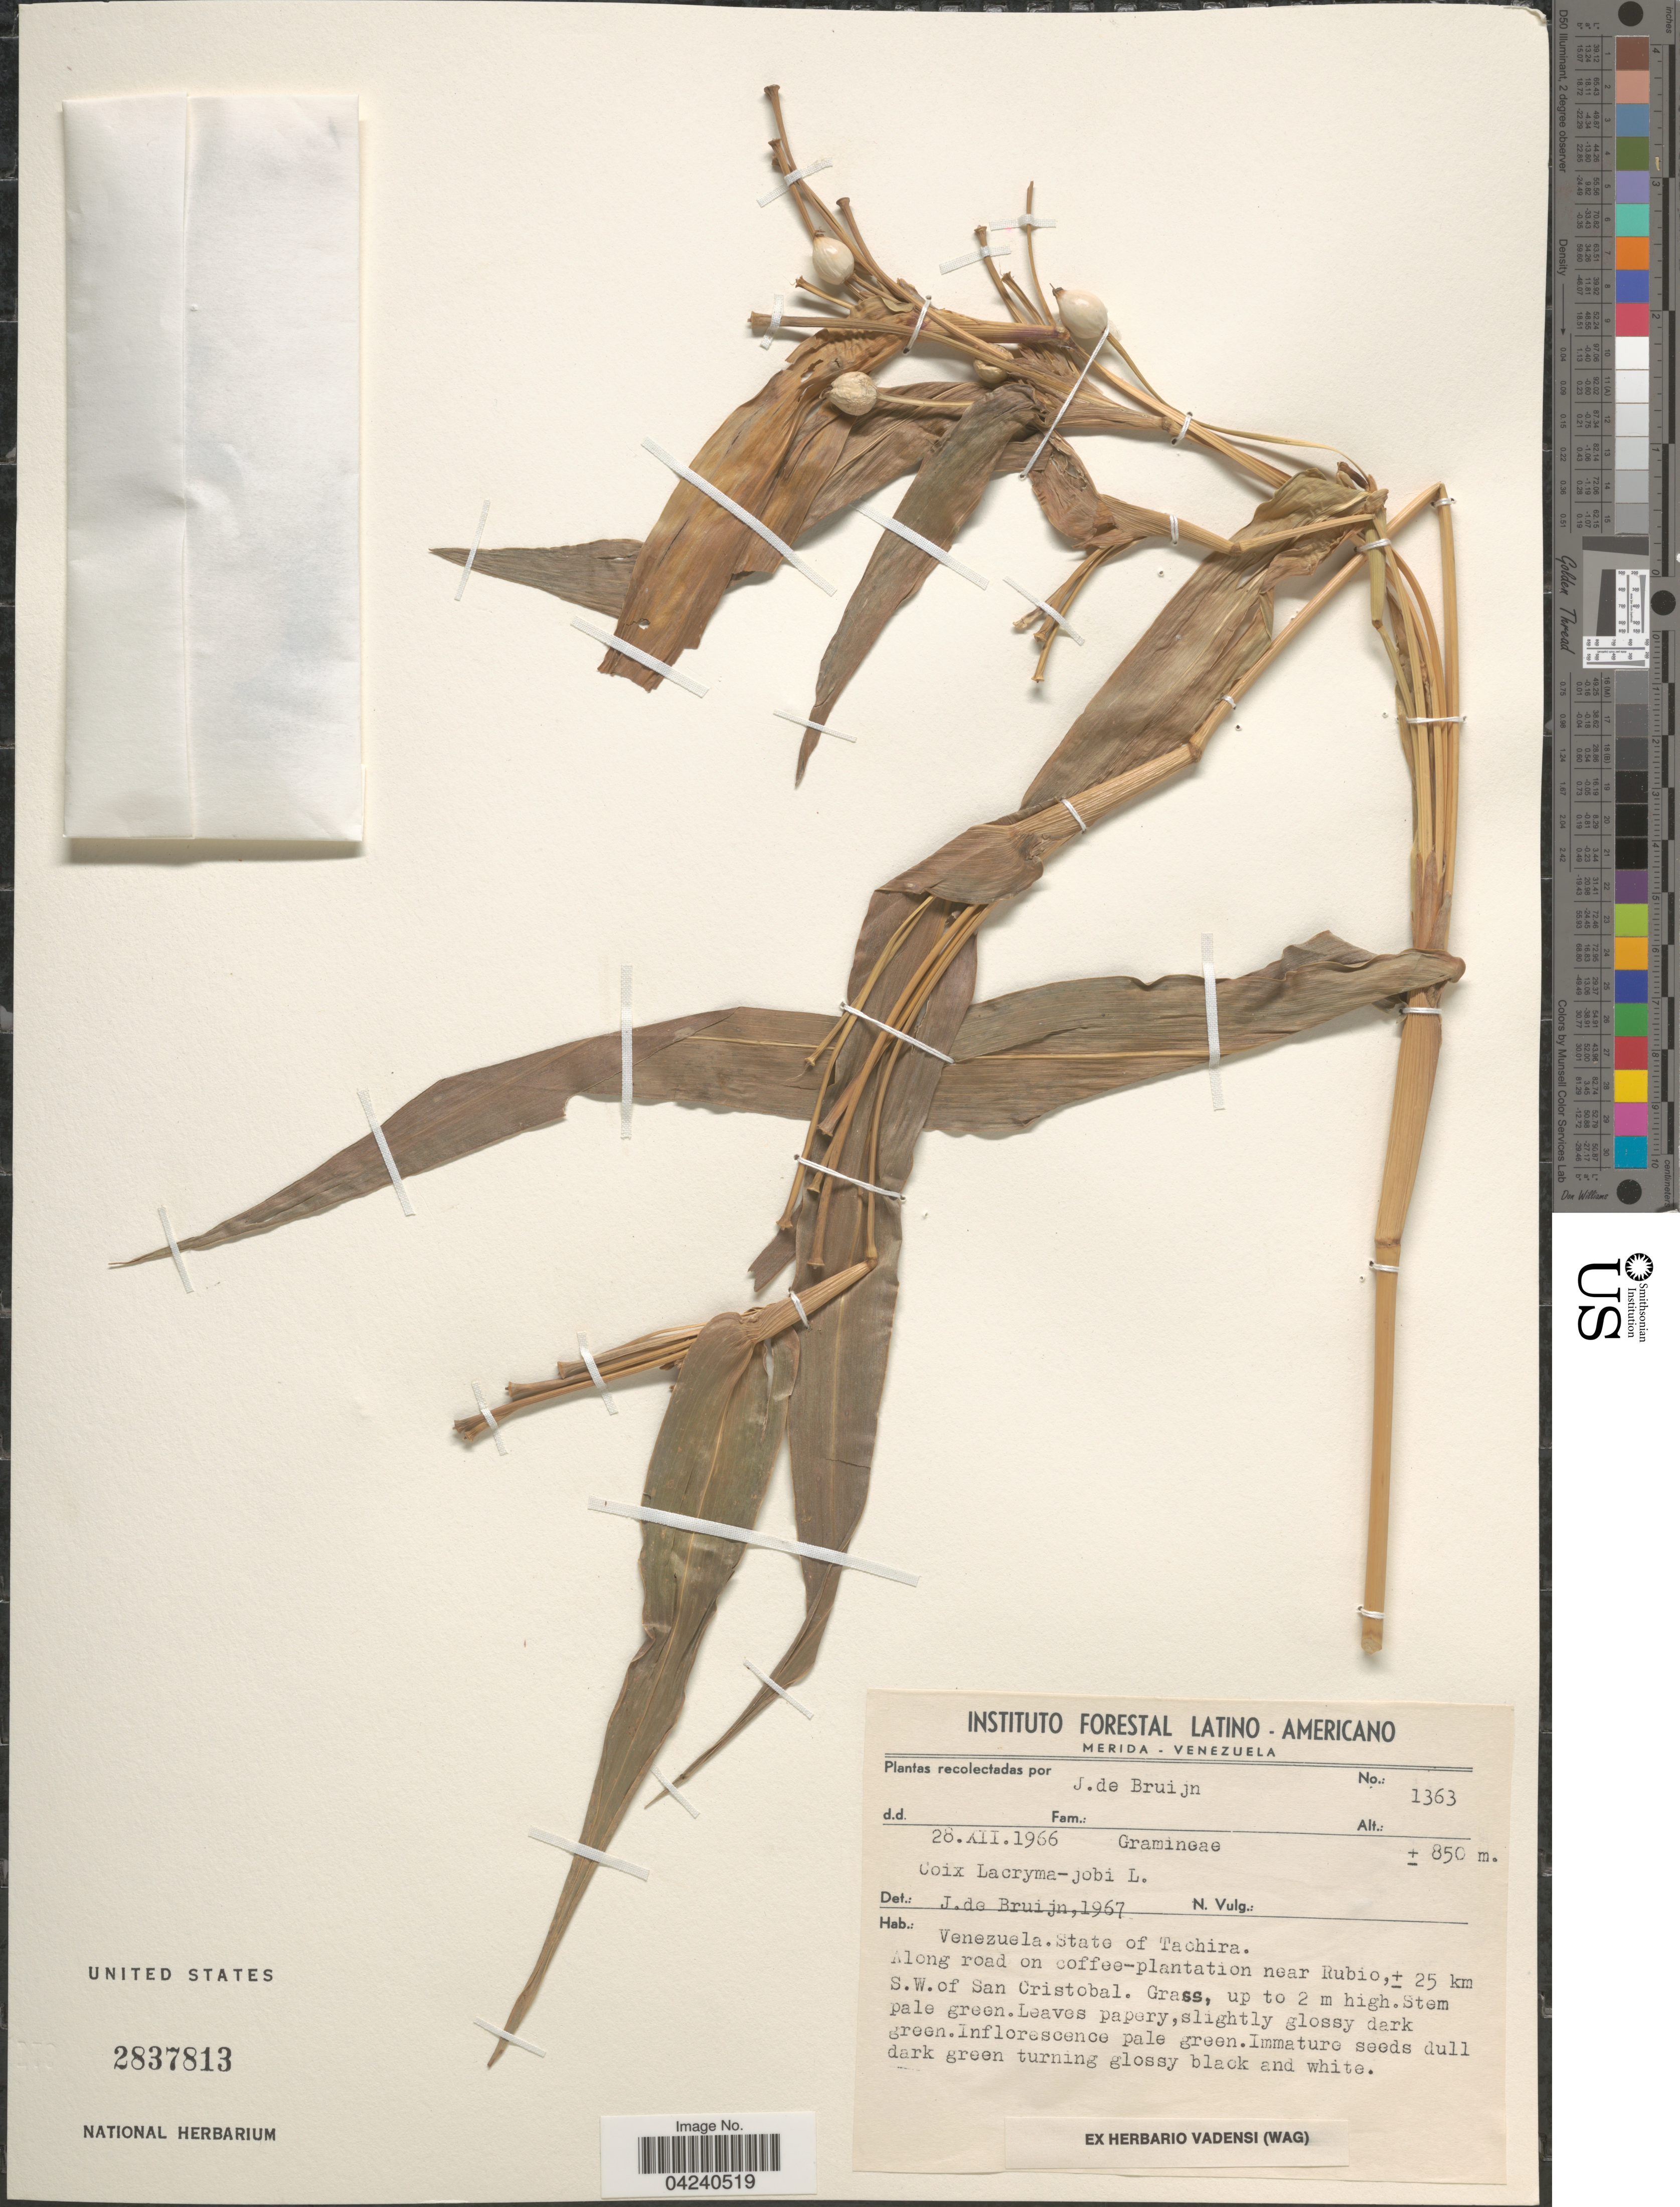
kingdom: Plantae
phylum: Tracheophyta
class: Liliopsida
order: Poales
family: Poaceae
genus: Coix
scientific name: Coix lacryma-jobi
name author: L.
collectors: J. Bruijn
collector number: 1363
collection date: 1966-12-28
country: Venezuela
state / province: Tachira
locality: Along road on coffee-plantation near Rubio, ± 25 km S.W.of San Cristobal.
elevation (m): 850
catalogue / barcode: US 2837813